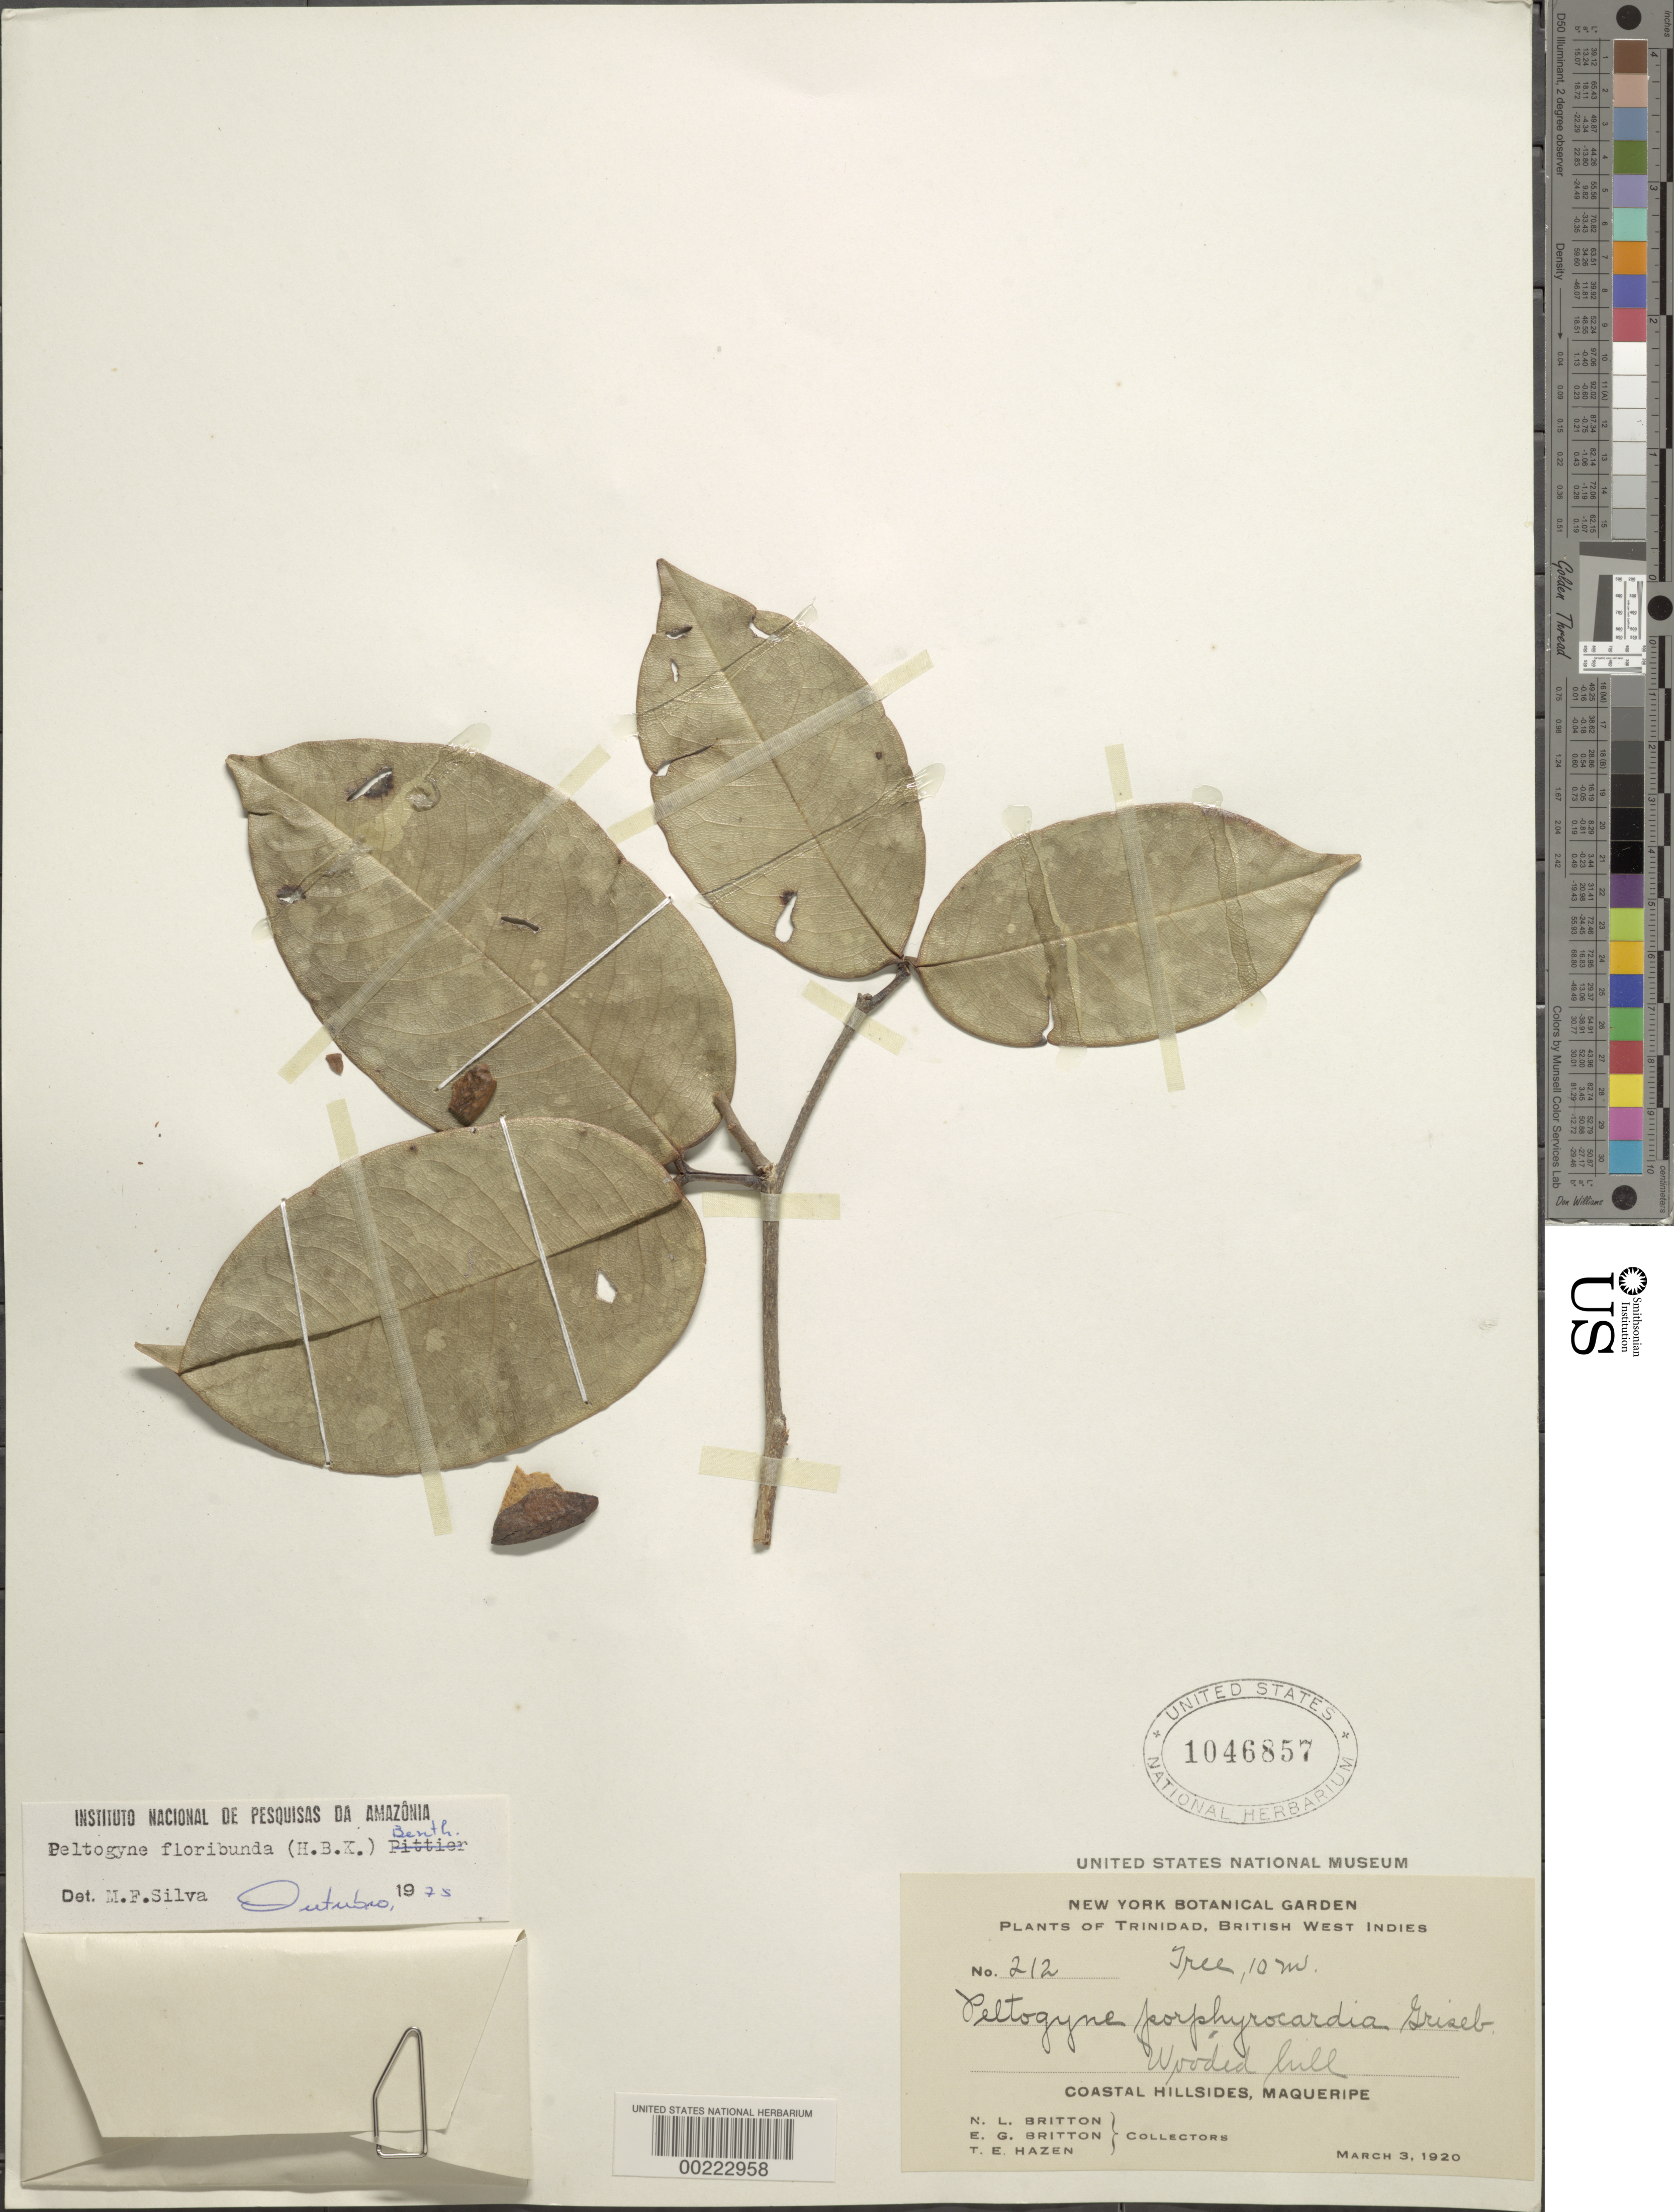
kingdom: Plantae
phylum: Tracheophyta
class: Magnoliopsida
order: Fabales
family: Fabaceae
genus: Peltogyne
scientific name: Peltogyne floribunda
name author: (Kunth) Pittier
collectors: N. Britton, E. G. Britton & T. E. Hazen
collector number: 212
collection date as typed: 03 Mar 1920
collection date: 1920-03-03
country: Trinidad and Tobago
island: Trinidad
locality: Coastal hillsides, maqueripe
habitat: Wooded hill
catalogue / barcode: US 1046857